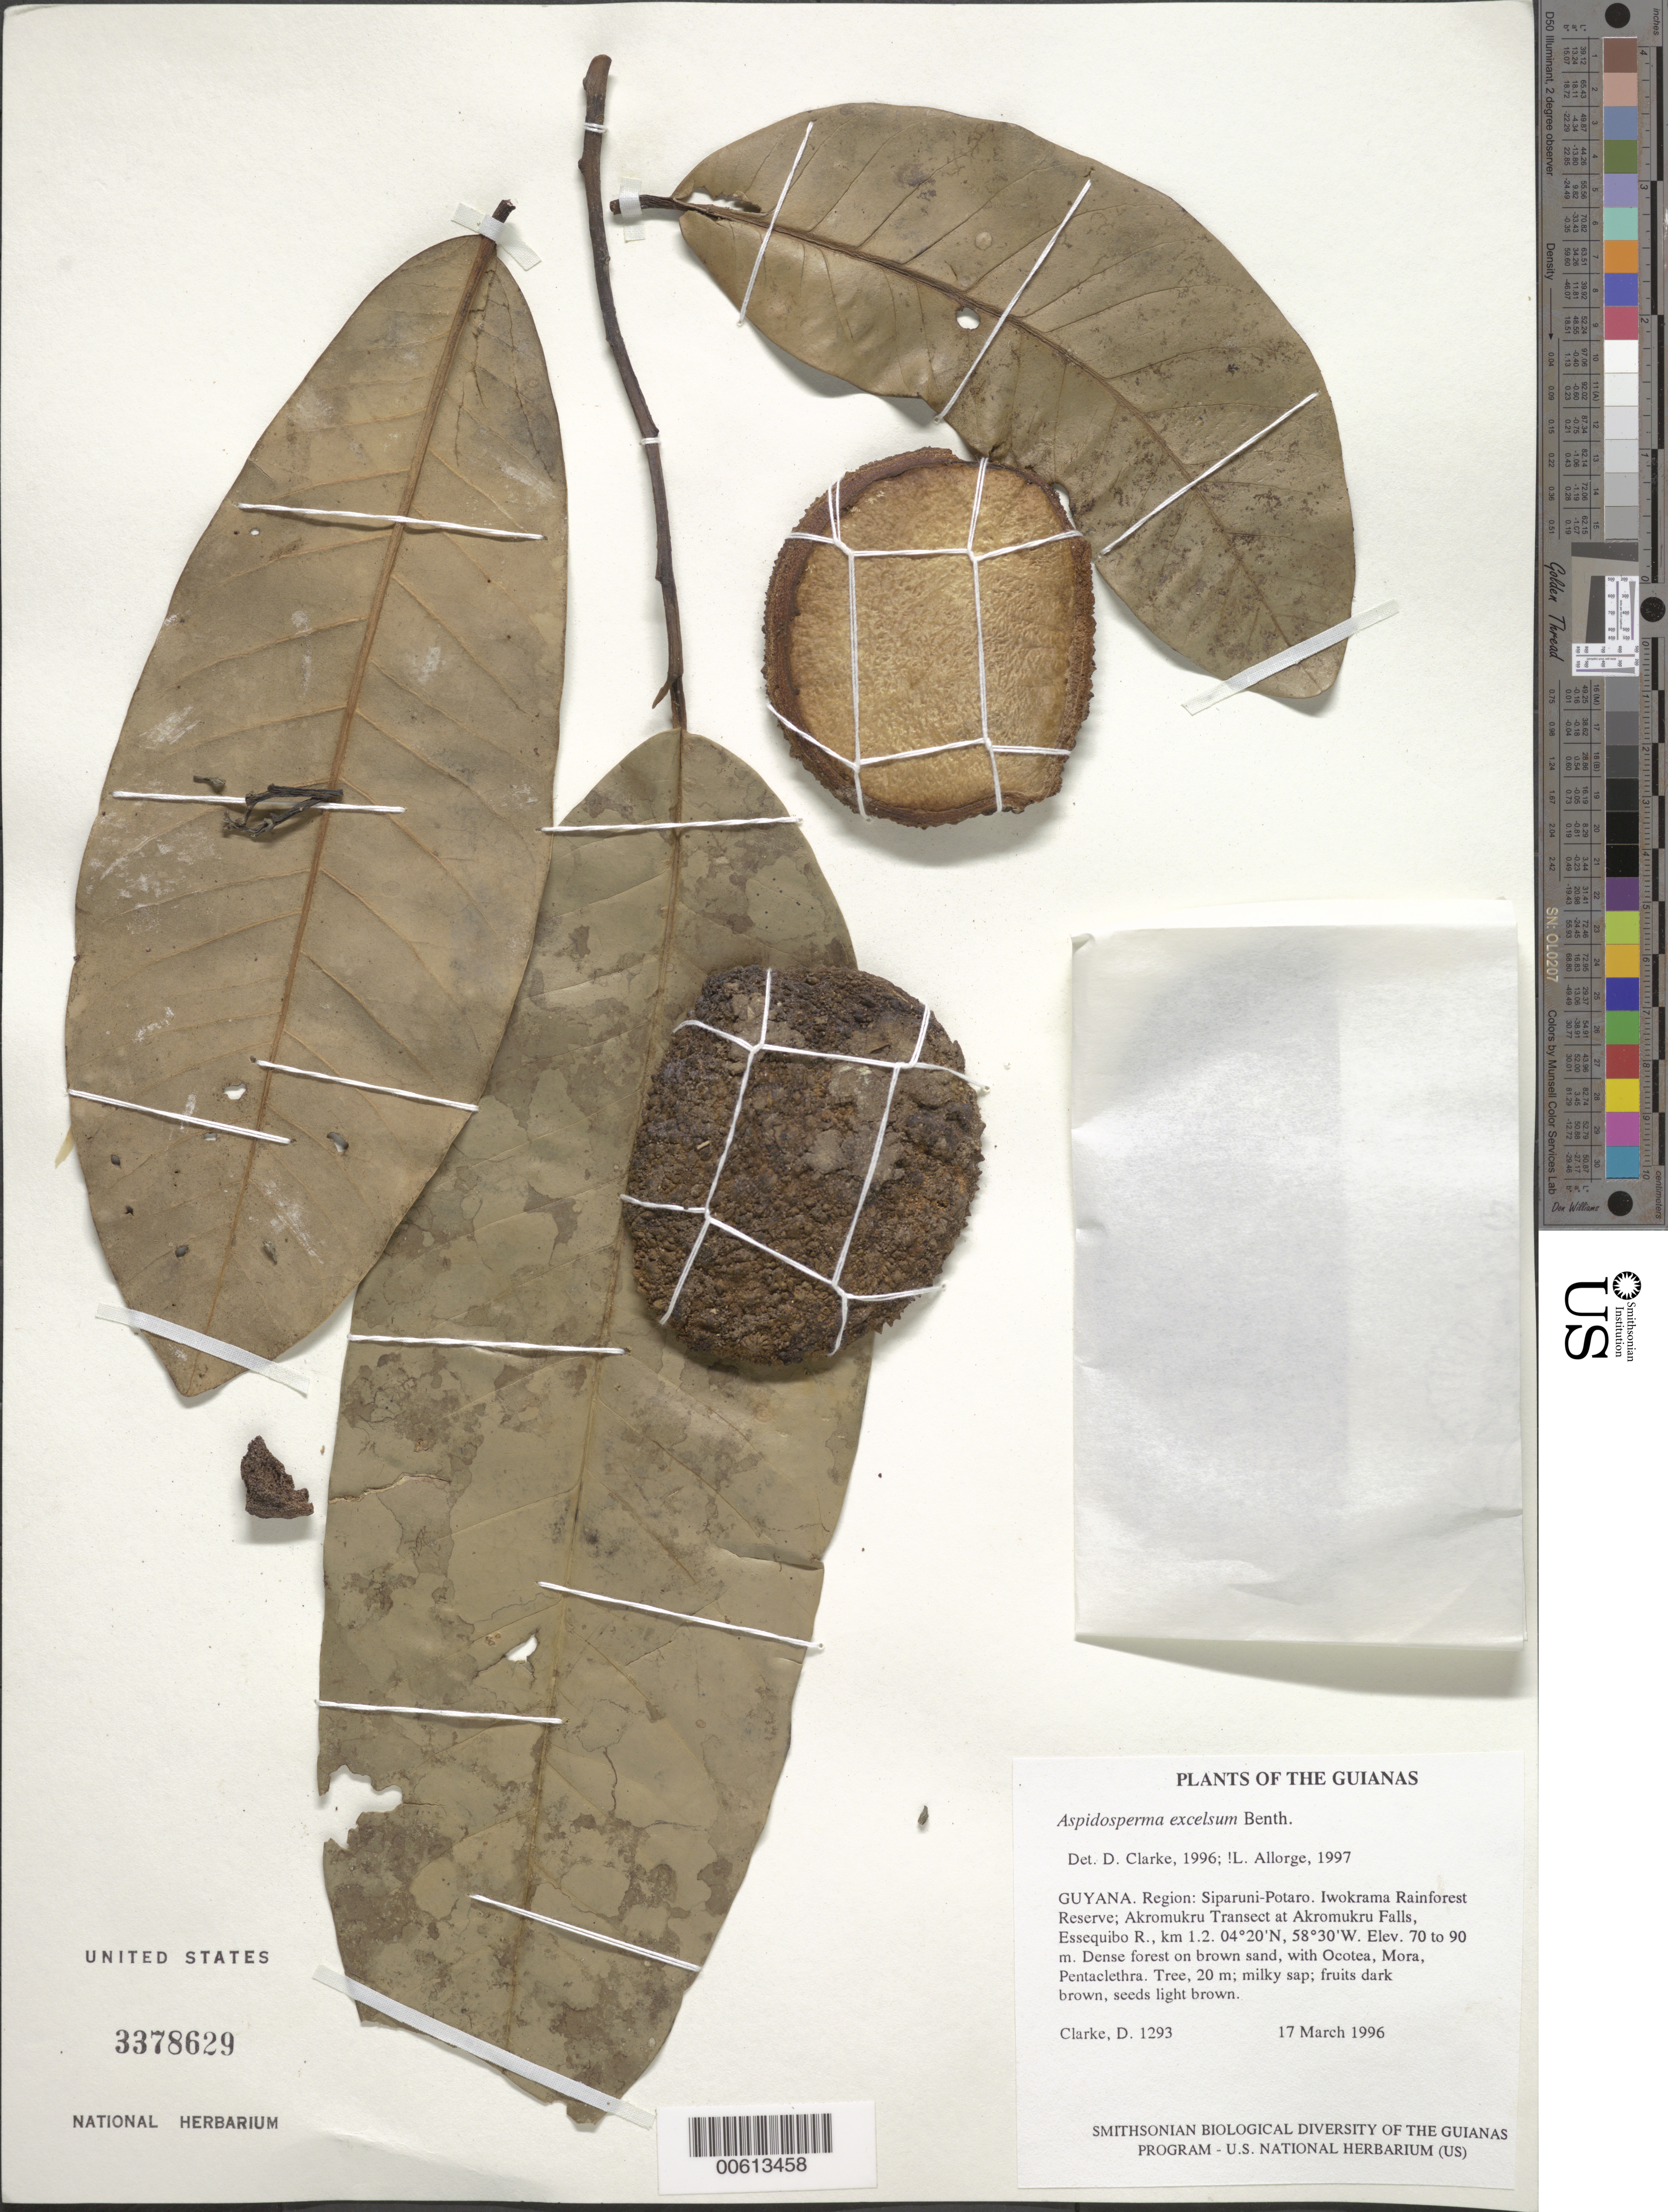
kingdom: Plantae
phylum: Tracheophyta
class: Magnoliopsida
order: Gentianales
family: Apocynaceae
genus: Aspidosperma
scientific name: Aspidosperma excelsum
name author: Benth.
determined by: Allorge, L.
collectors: H. D. Clarke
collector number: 1293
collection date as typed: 17 March 1996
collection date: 1996-03-17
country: Guyana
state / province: Potaro-Siparuni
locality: Iwokrama Rainforest Reserve; Akromukru Transect at Akromukru Falls, Essequibo R., km 1.2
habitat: Dense forest on brown sand, with Ocotea, Mora, Pentaclethra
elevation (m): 70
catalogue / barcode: US 3378629